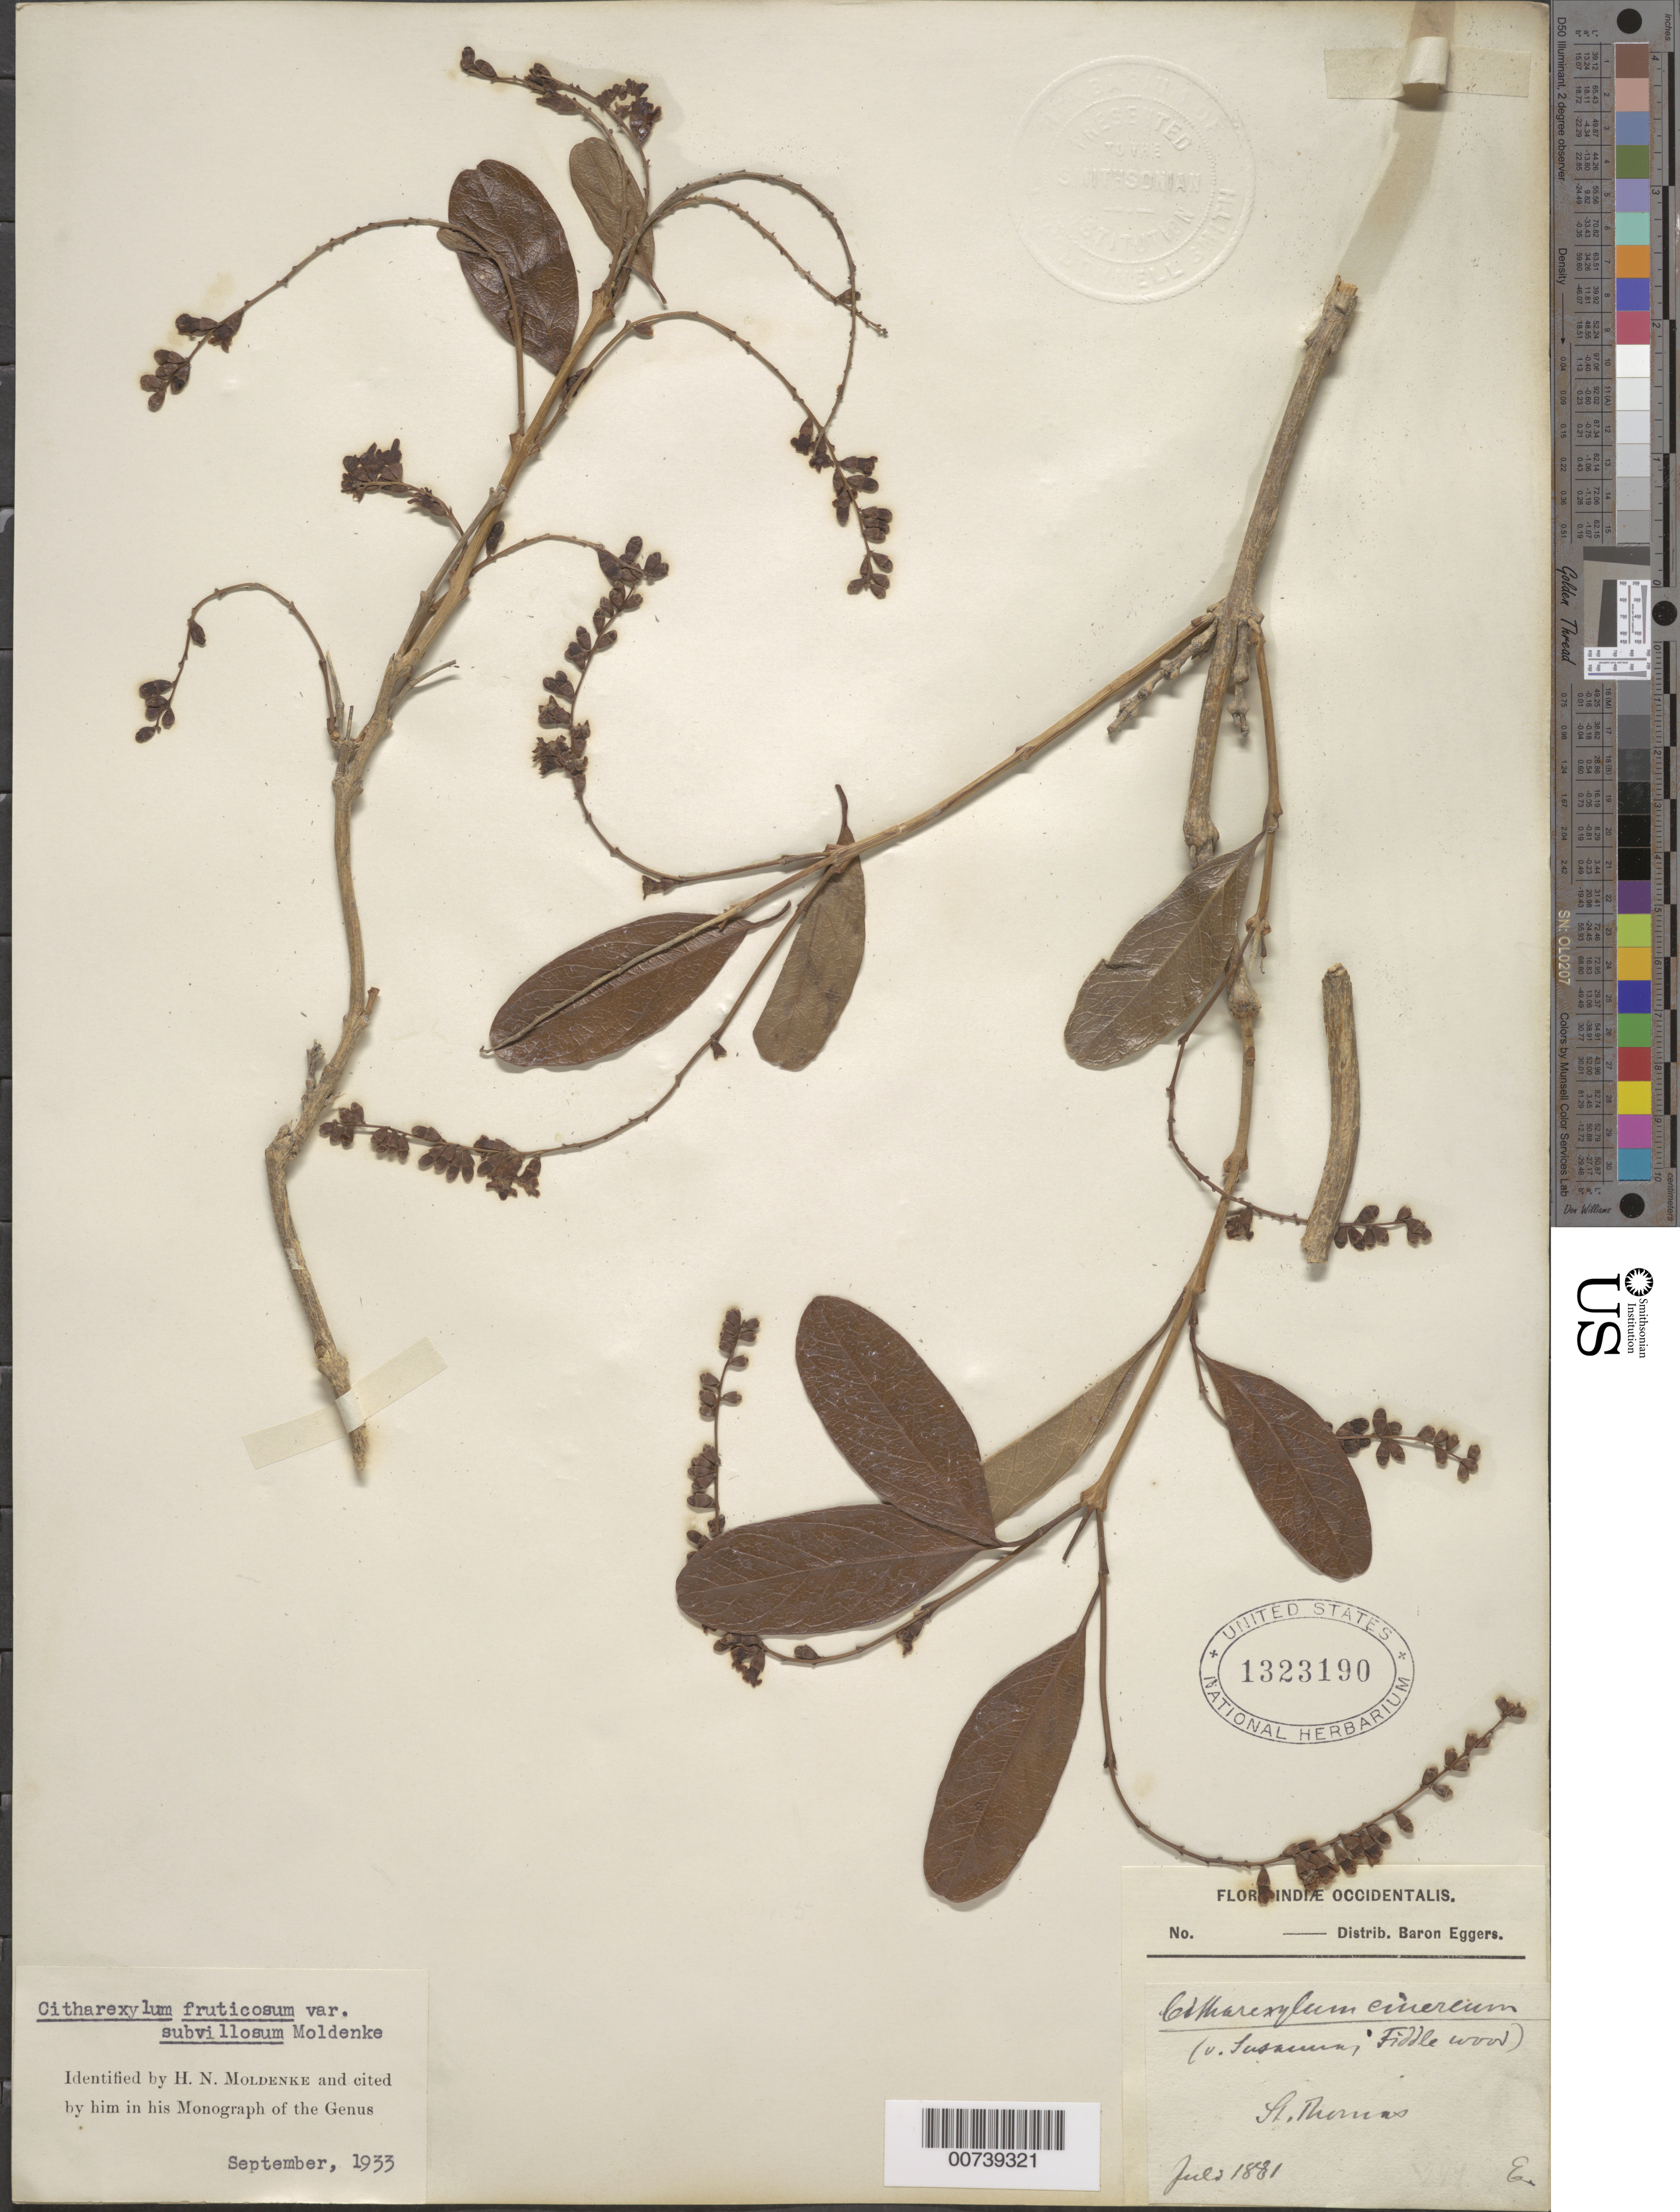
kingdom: Plantae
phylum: Tracheophyta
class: Magnoliopsida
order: Lamiales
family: Verbenaceae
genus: Citharexylum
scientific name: Citharexylum spinosum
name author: L.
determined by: Moldenke, H. N.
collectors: H. F. A. von Eggers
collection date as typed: Jul 1881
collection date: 1881-07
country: U.S. Virgin Islands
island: St. Thomas I.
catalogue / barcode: US 1323190